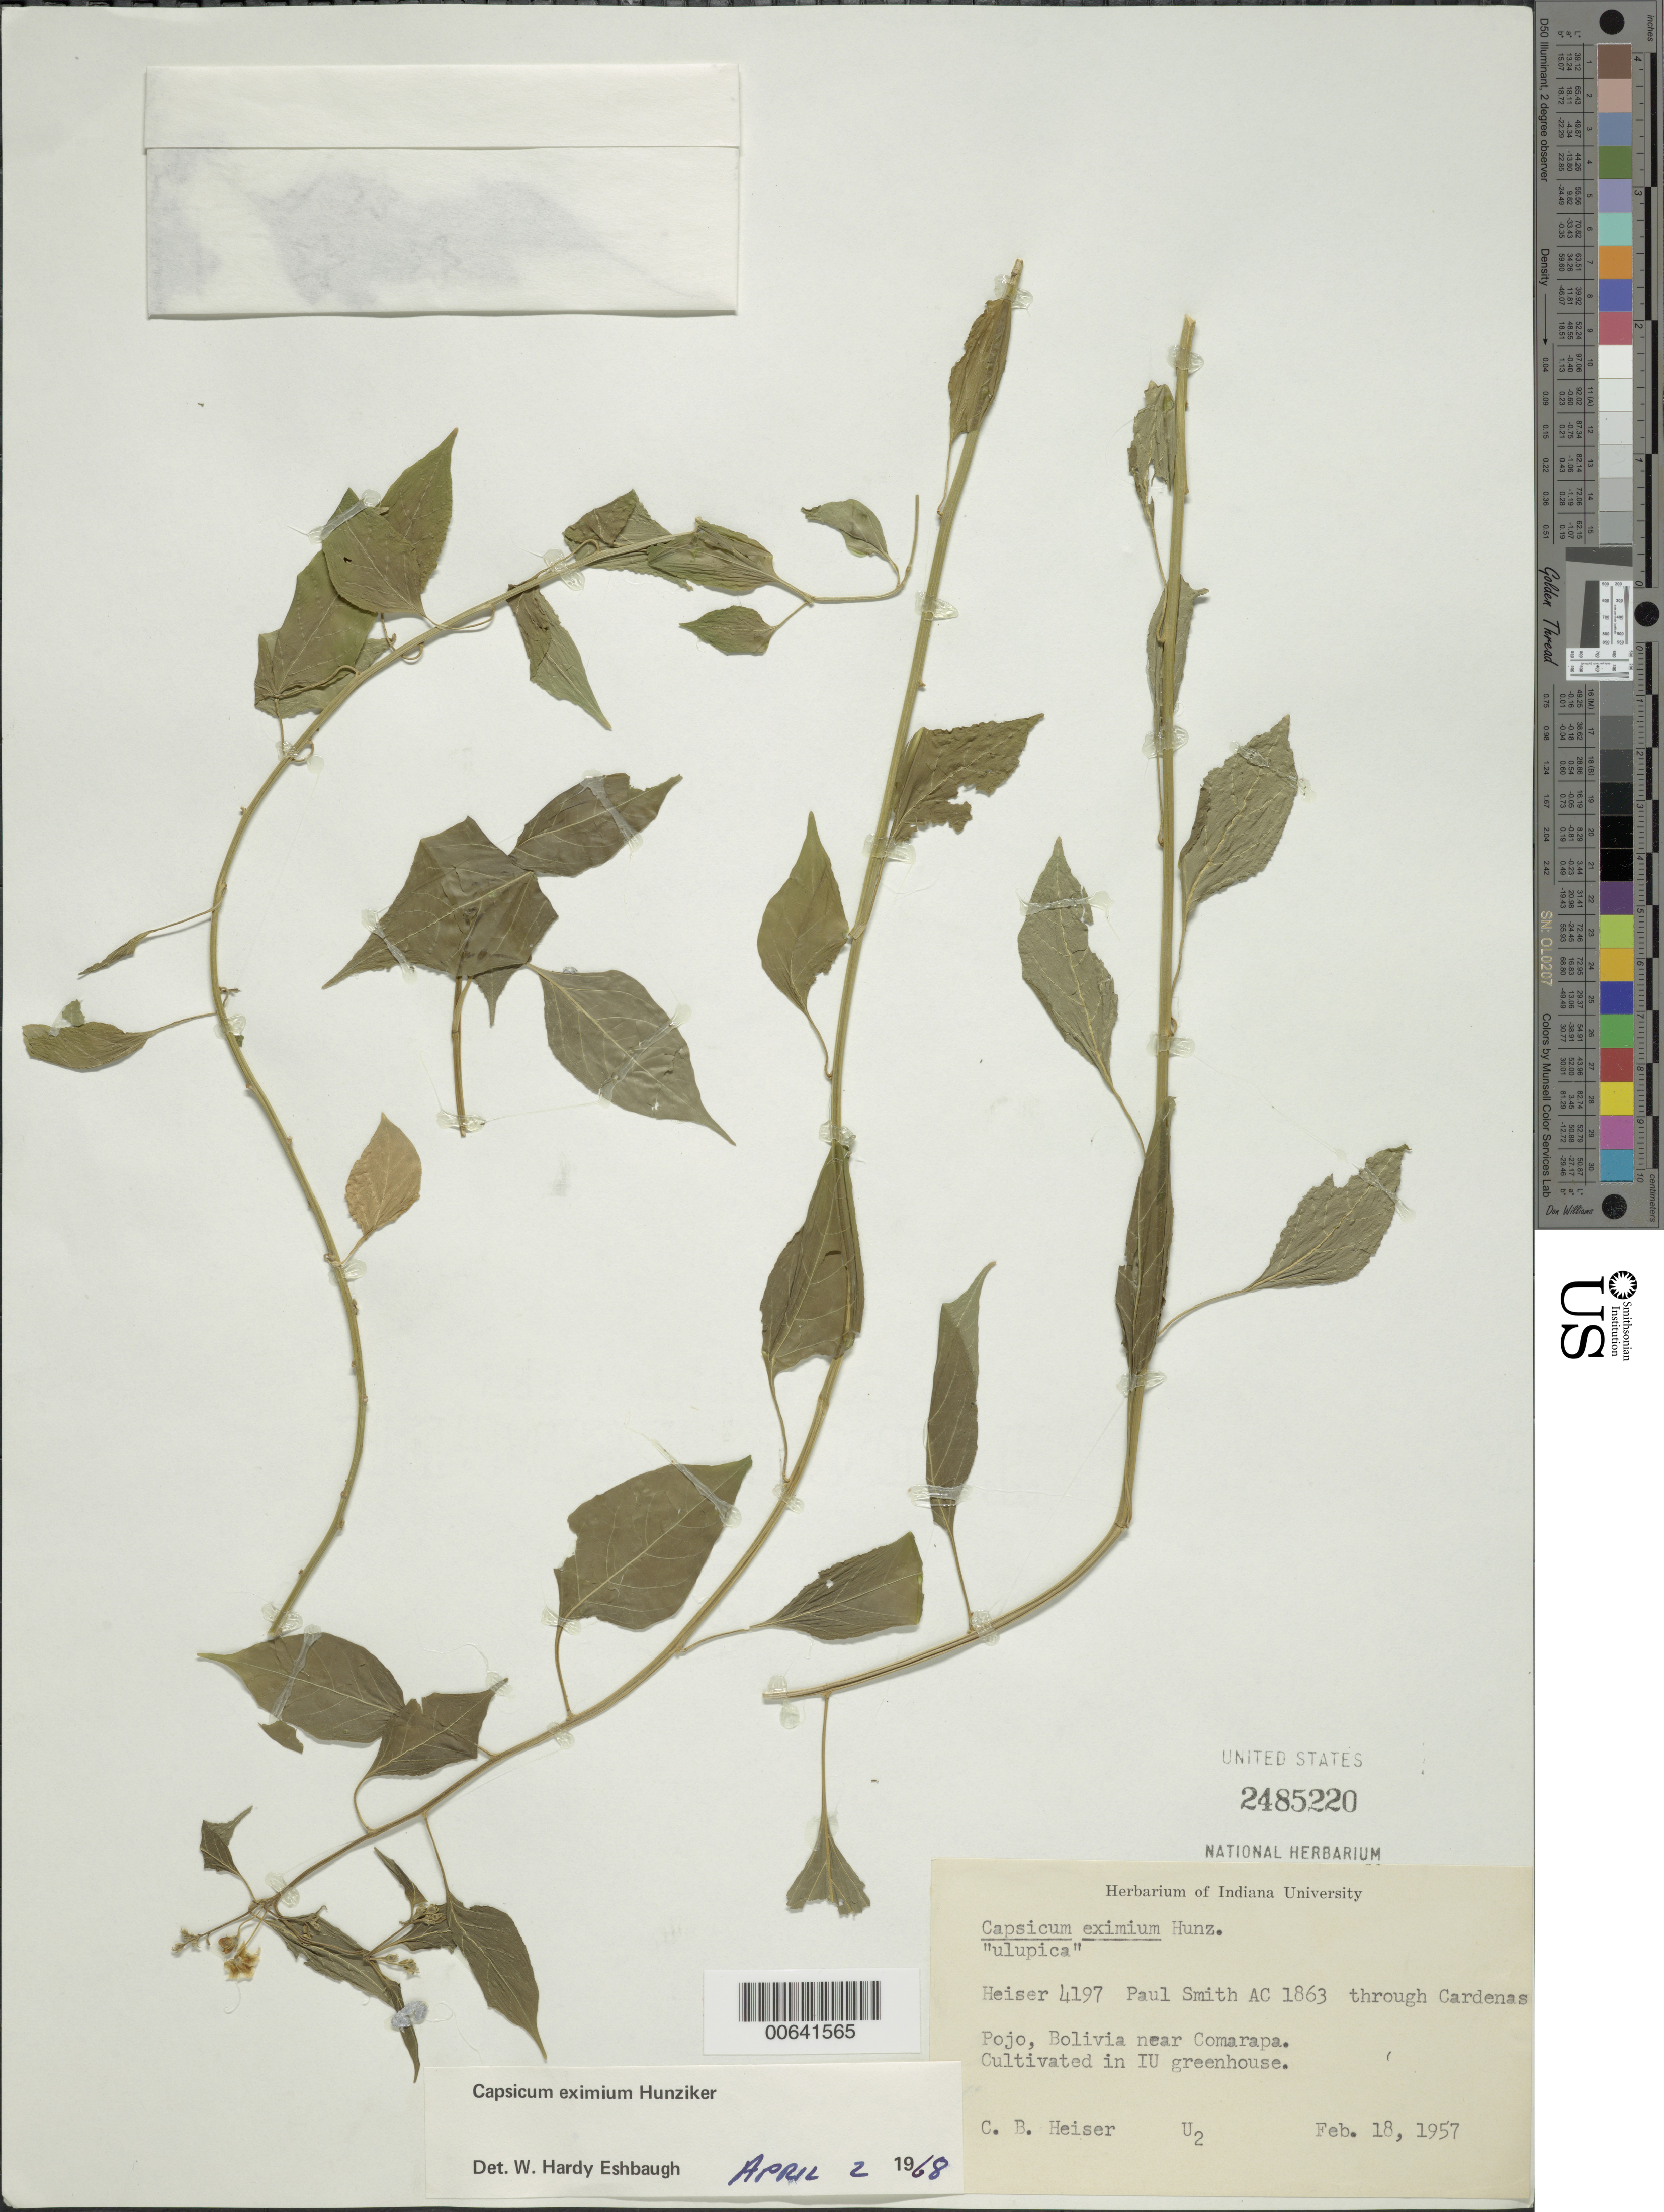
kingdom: Plantae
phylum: Tracheophyta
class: Magnoliopsida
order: Solanales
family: Solanaceae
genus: Capsicum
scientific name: Capsicum eximium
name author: Hunz.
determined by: Eshbaugh, W. H.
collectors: C. Haiser, C. M. Ochoa, C. Paz & M. Menach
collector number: U2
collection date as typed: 18 Feb 1957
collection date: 1957-02-18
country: Bolivia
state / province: Cochabamba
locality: Pojo, Bolivia near Comarapa.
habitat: Cultivado cerca las casas.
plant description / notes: Common name: ulupica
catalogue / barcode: US 2485220